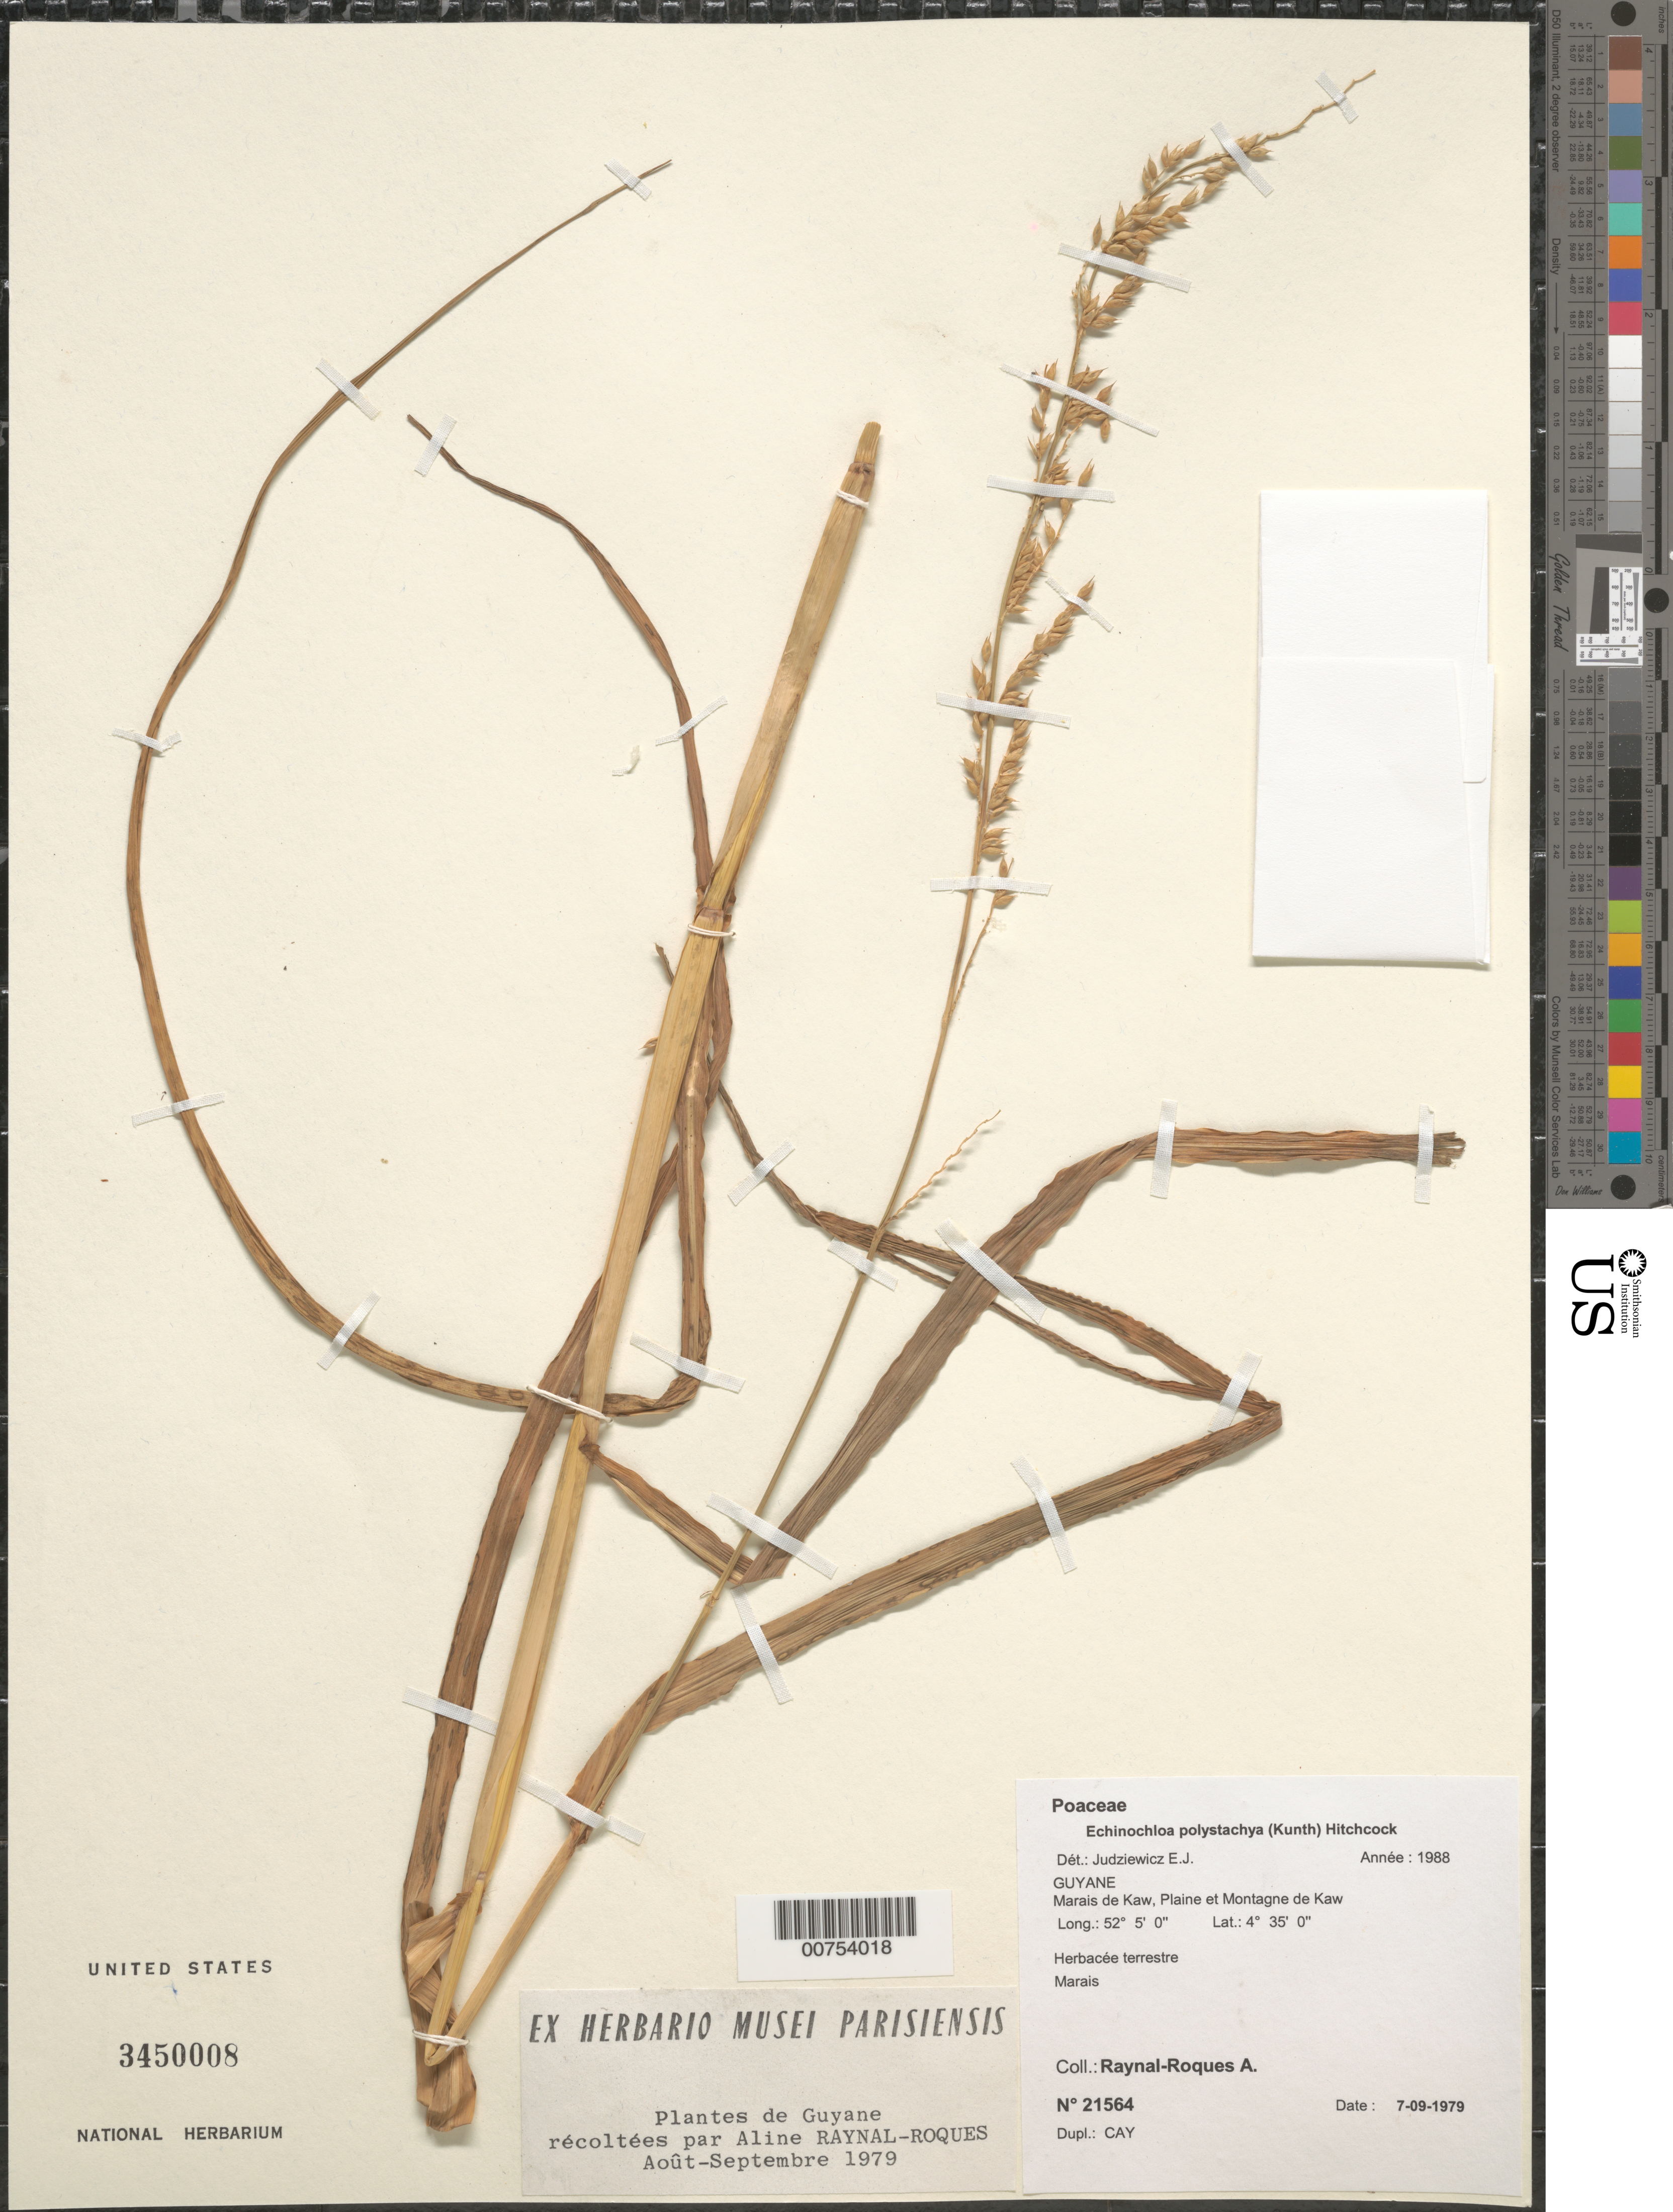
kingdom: Plantae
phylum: Tracheophyta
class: Liliopsida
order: Poales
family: Poaceae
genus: Echinochloa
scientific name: Echinochloa polystachya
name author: (Kunth) Hitchc.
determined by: Judziewicz, E. J.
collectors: A. M. Raynal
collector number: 21564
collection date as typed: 7-Sep-79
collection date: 1979-09-07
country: French Guiana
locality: Marais de Kaw, Plaine et Montagne de Kaw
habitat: Marsh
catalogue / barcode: US 3450008